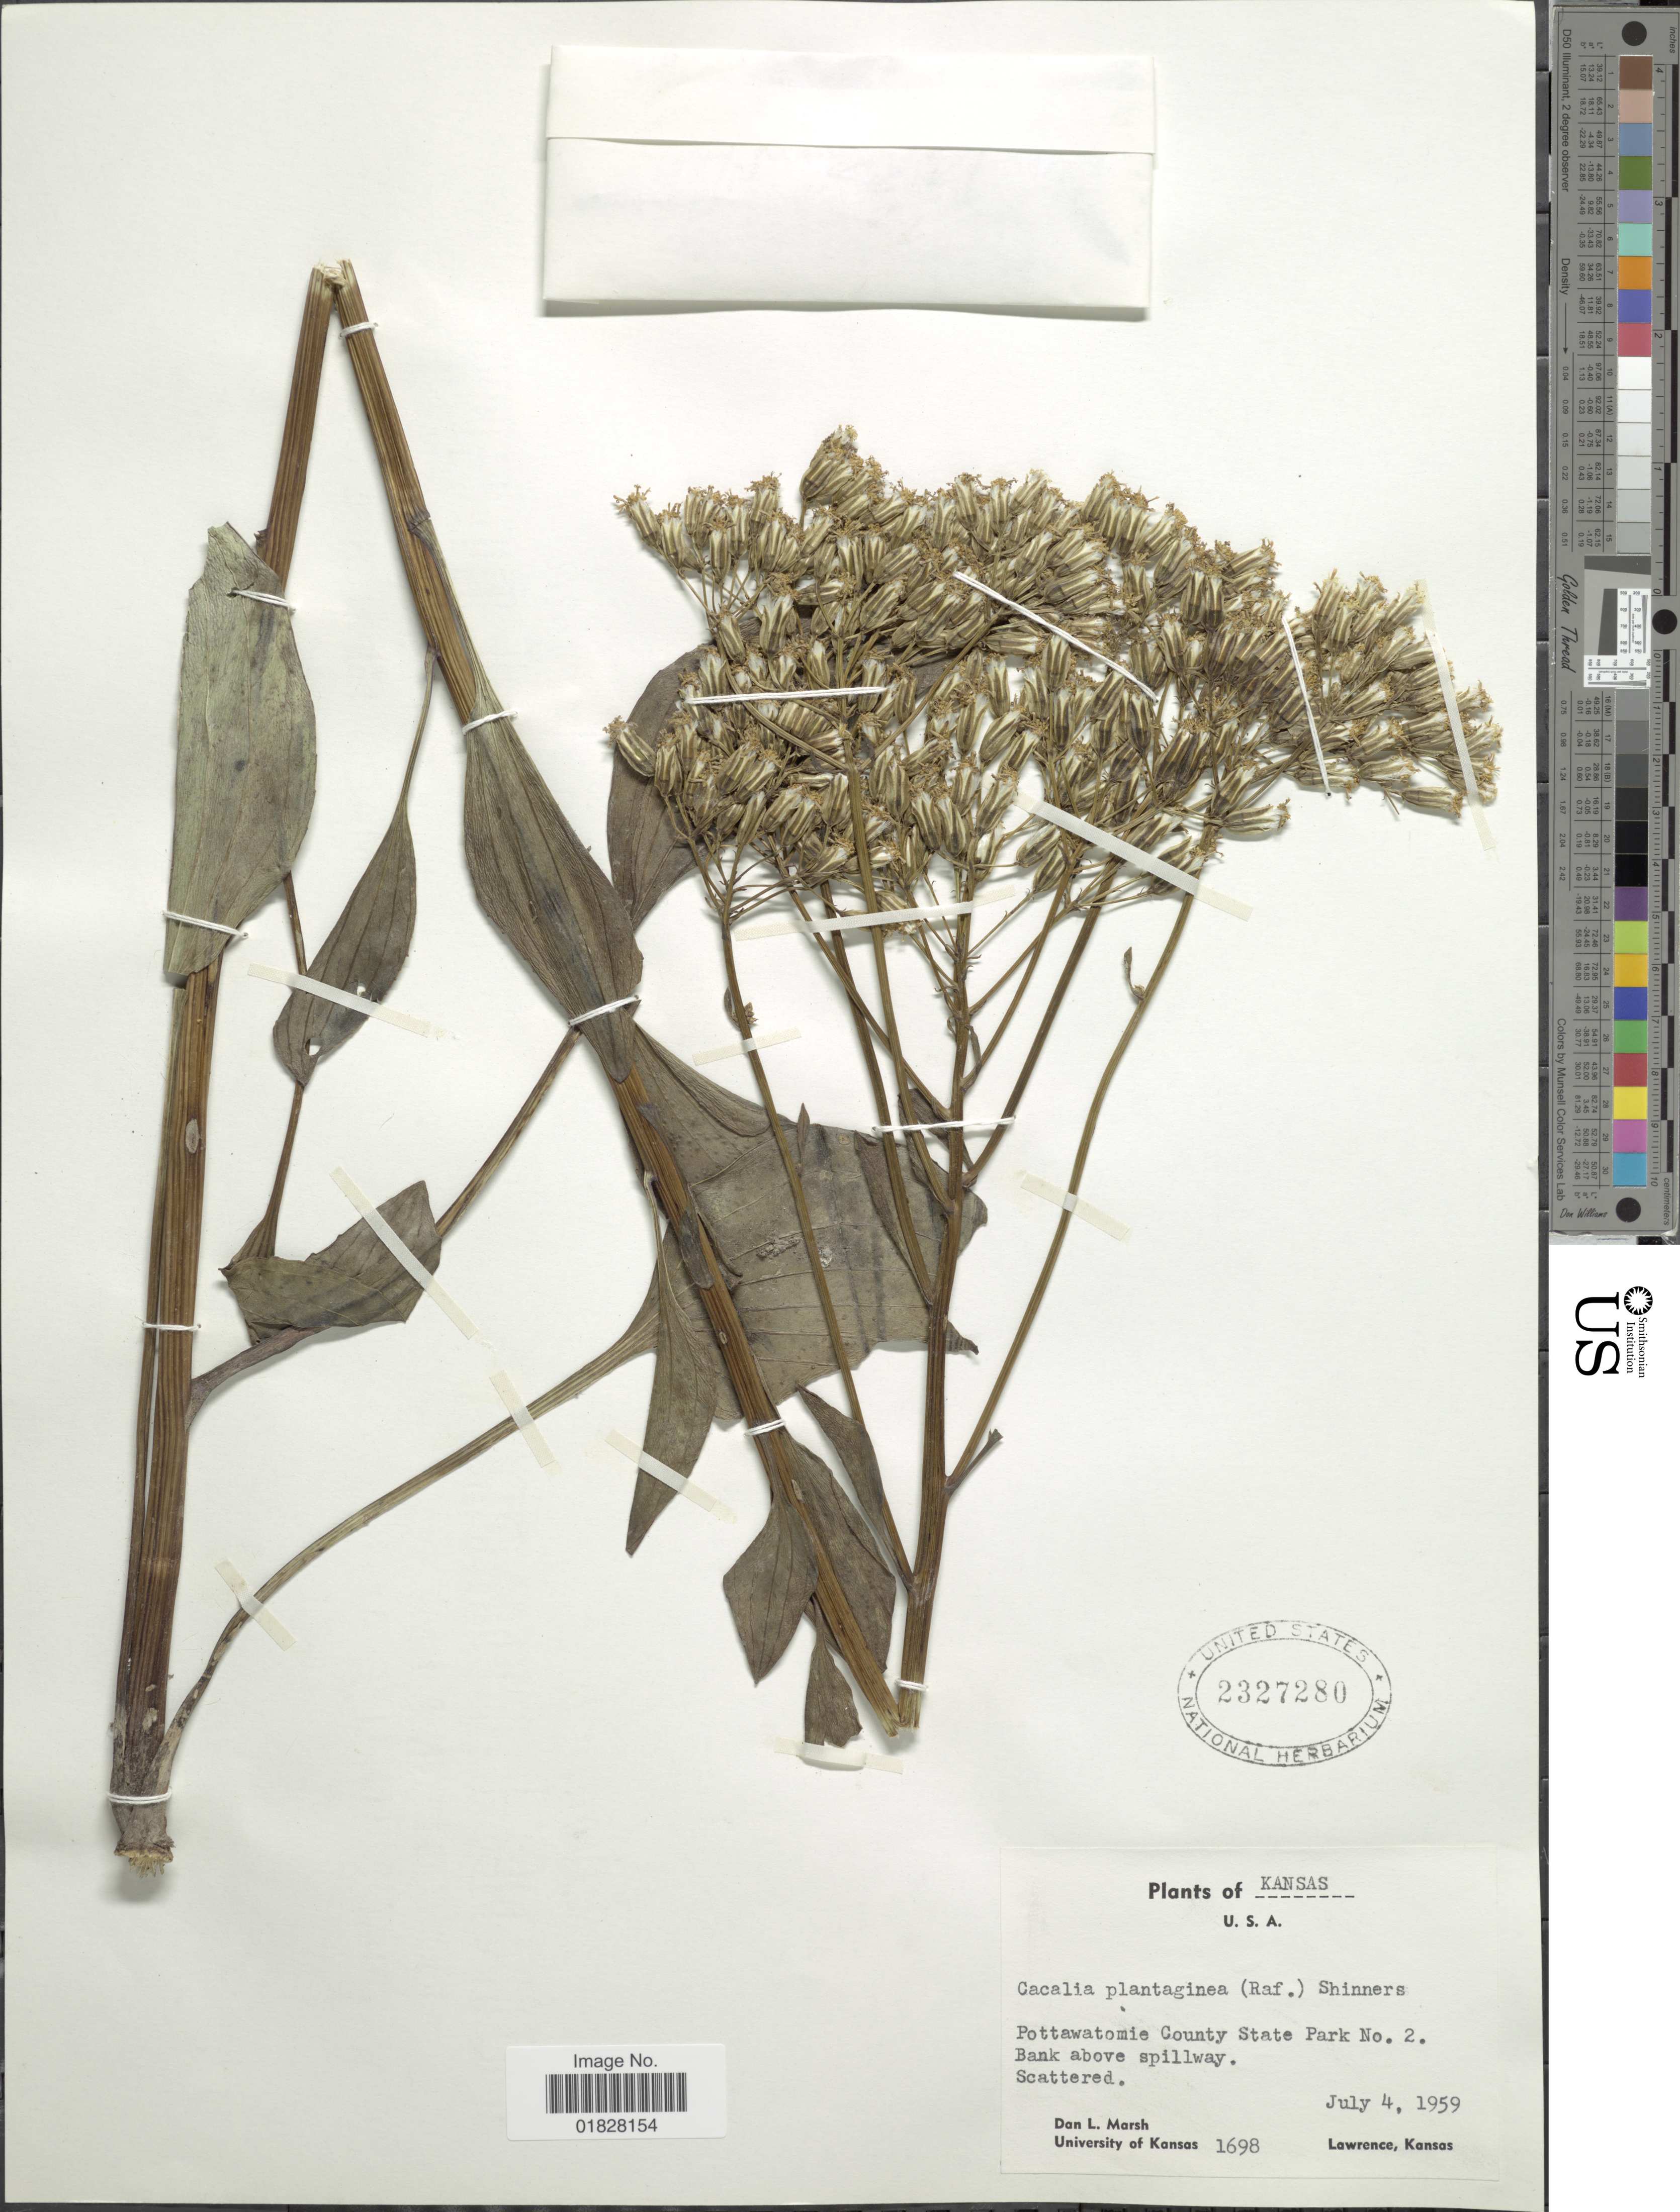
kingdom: Plantae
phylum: Tracheophyta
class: Magnoliopsida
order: Asterales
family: Asteraceae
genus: Arnoglossum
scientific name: Arnoglossum plantagineum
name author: Raf.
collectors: D. L. Marsh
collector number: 1698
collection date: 1959-07-04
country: United States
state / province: Kansas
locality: Pottawatomie County State Park No. 2. Bank above spillway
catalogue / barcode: US 2327280